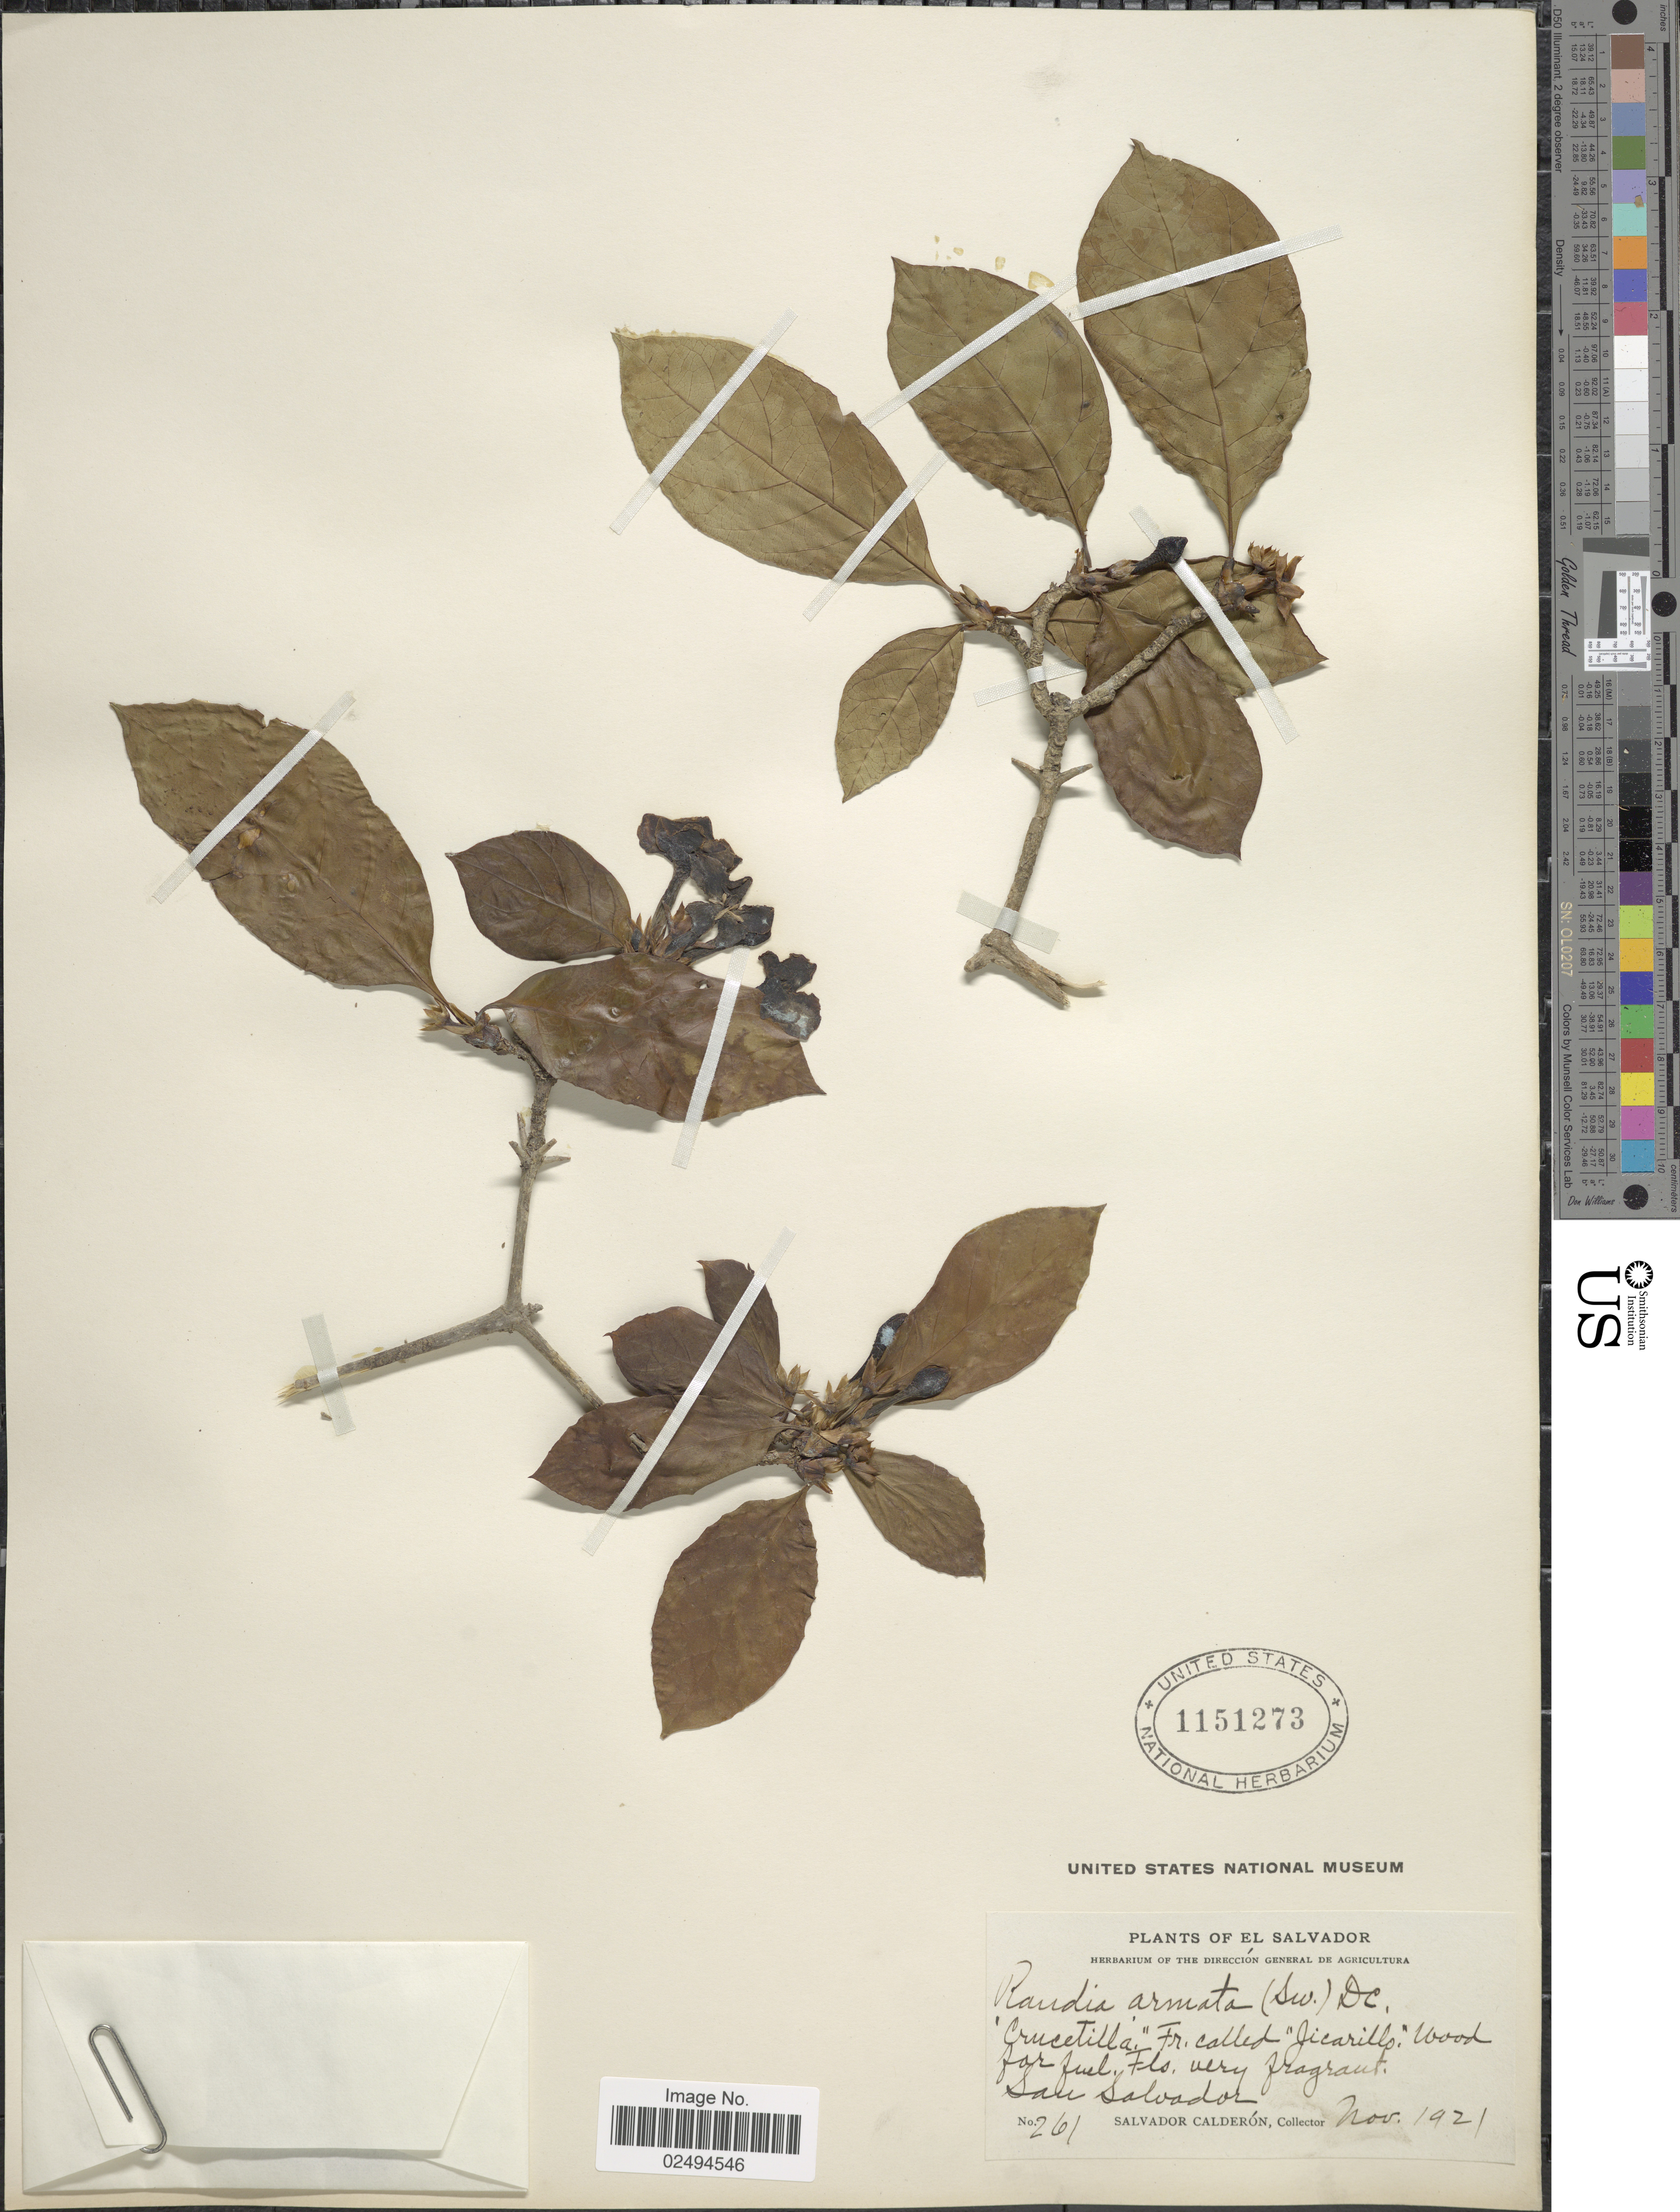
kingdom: Plantae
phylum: Tracheophyta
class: Magnoliopsida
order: Gentianales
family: Rubiaceae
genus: Randia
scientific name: Randia armata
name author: (Sw.) DC.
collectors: S. Calderón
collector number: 261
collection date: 1921-11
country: El Salvador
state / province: San Salvador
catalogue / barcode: US 1151273